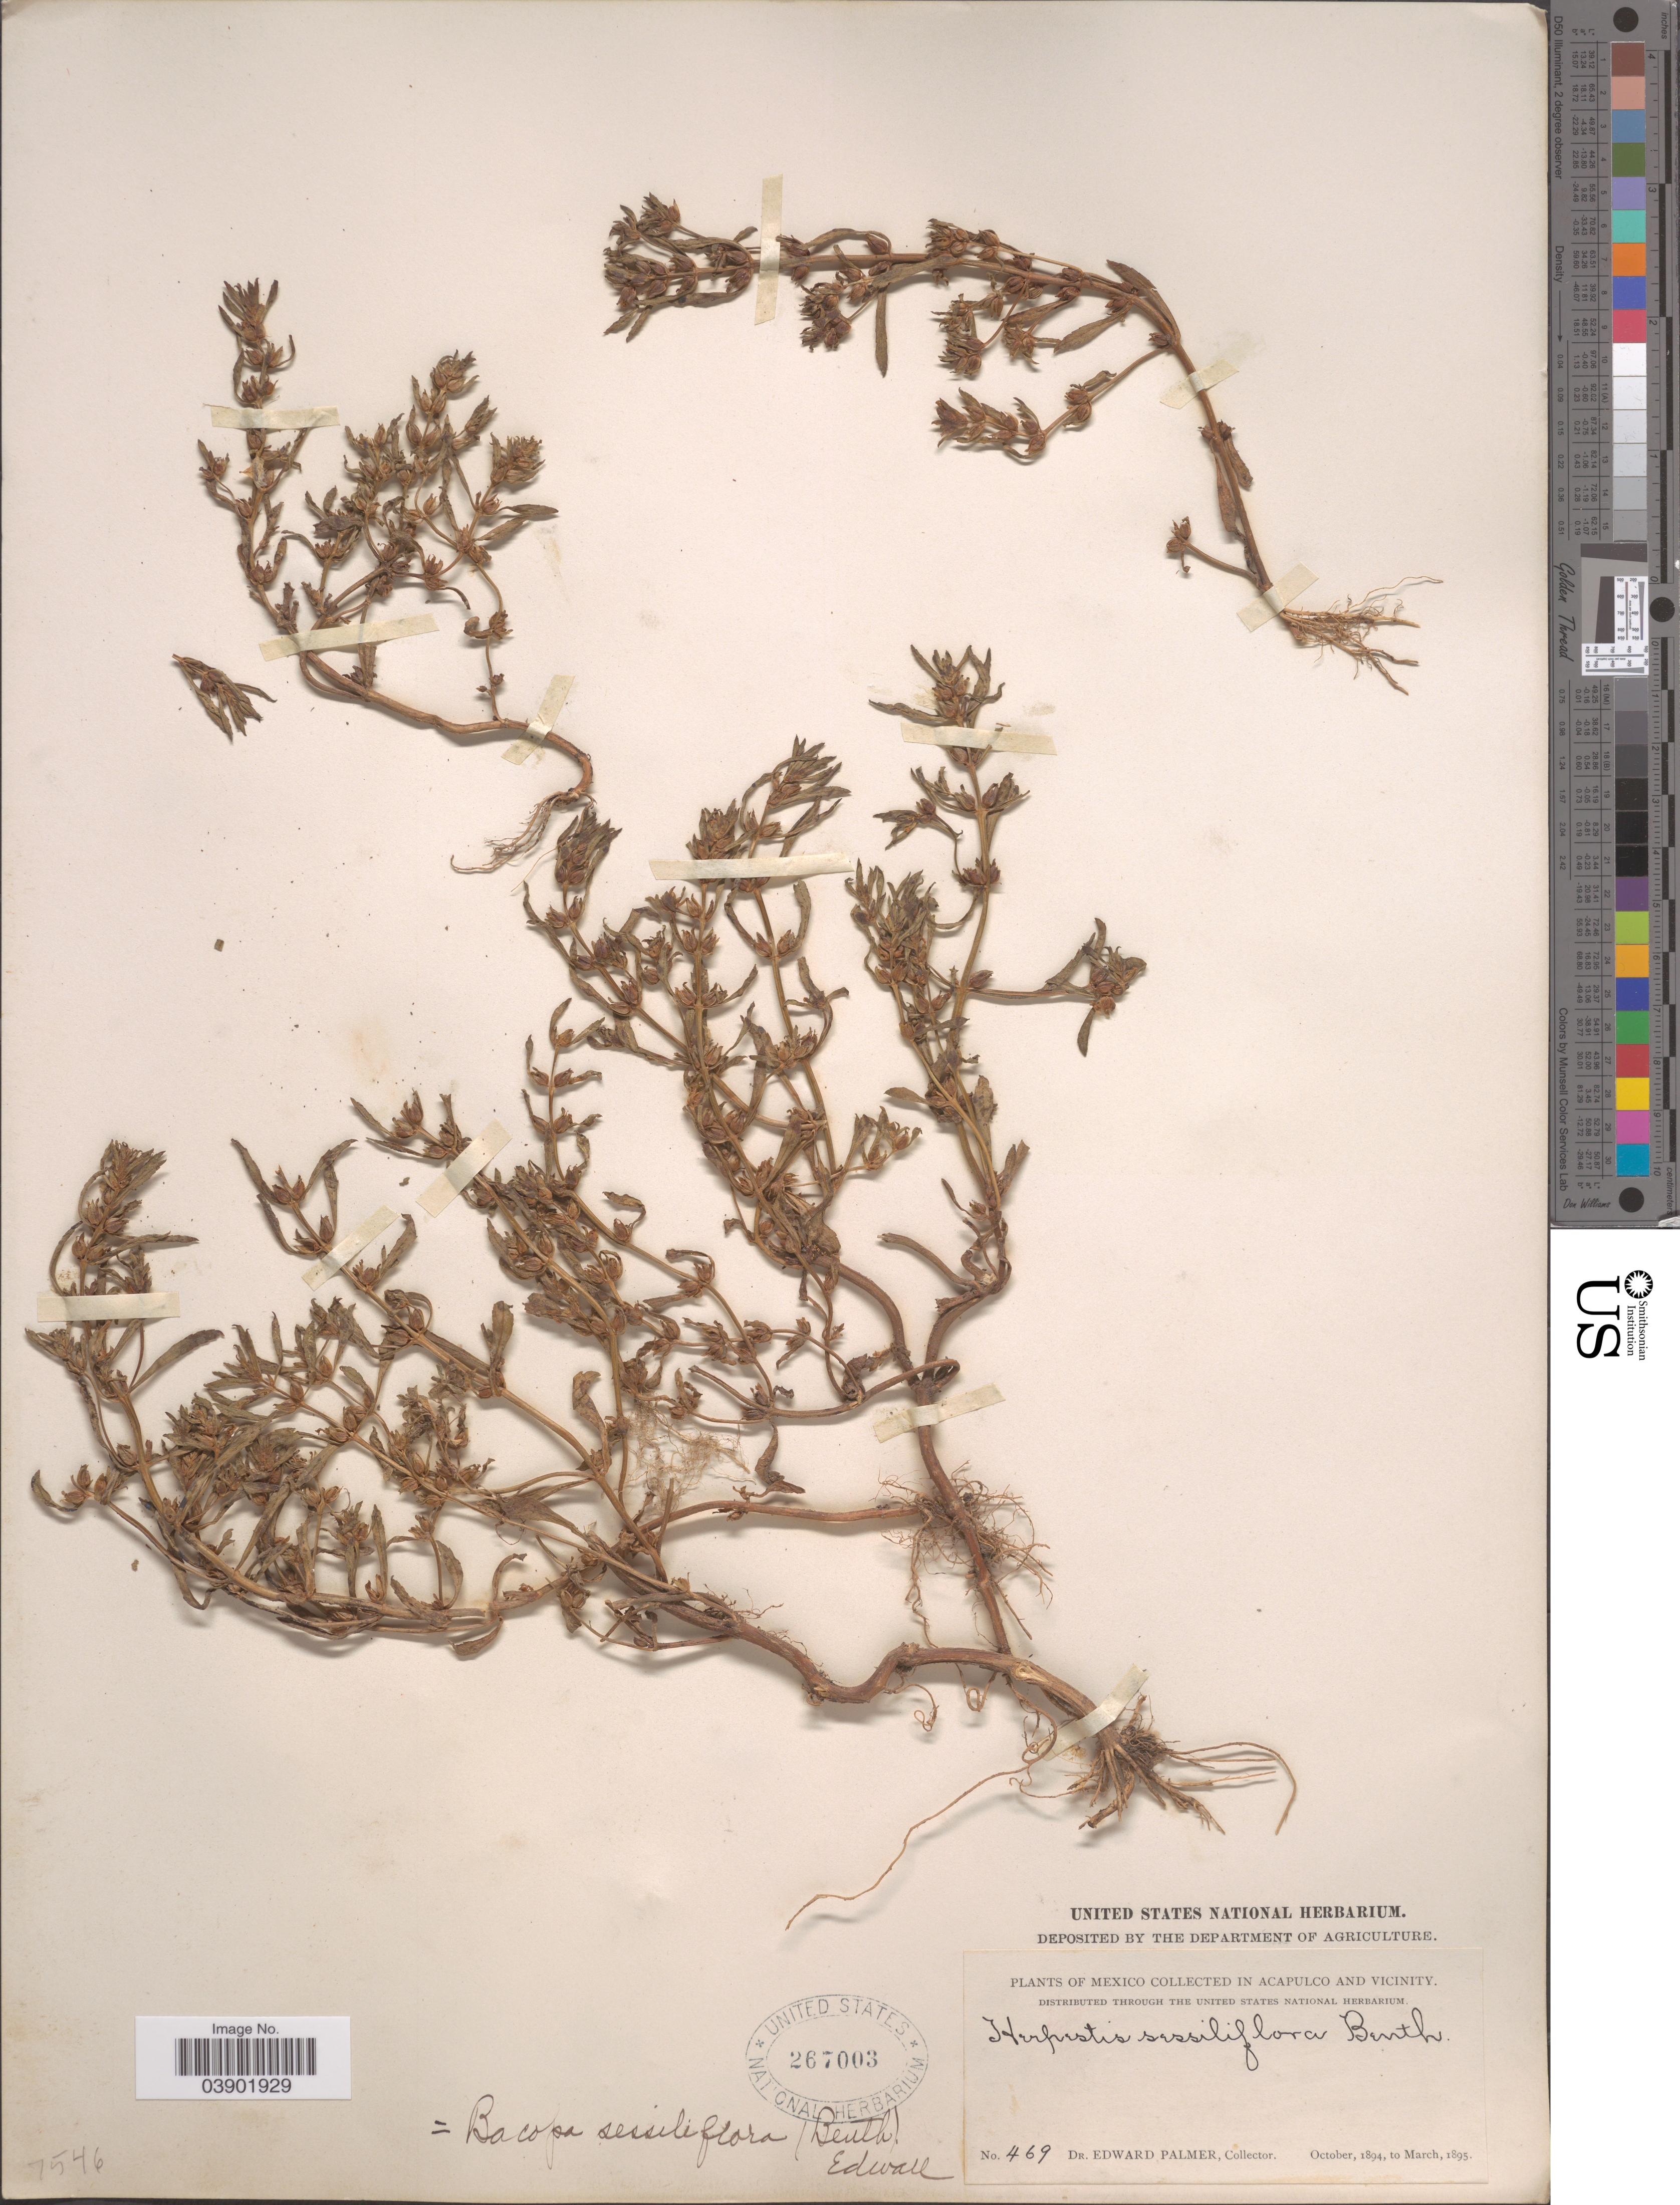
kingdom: Plantae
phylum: Tracheophyta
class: Magnoliopsida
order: Lamiales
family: Plantaginaceae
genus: Bacopa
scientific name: Bacopa sessiliflora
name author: (Benth.) Edwall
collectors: E. Palmer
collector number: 469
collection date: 1894-10/1895-03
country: Mexico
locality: In Acapulco and vicinity.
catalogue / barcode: US 267003